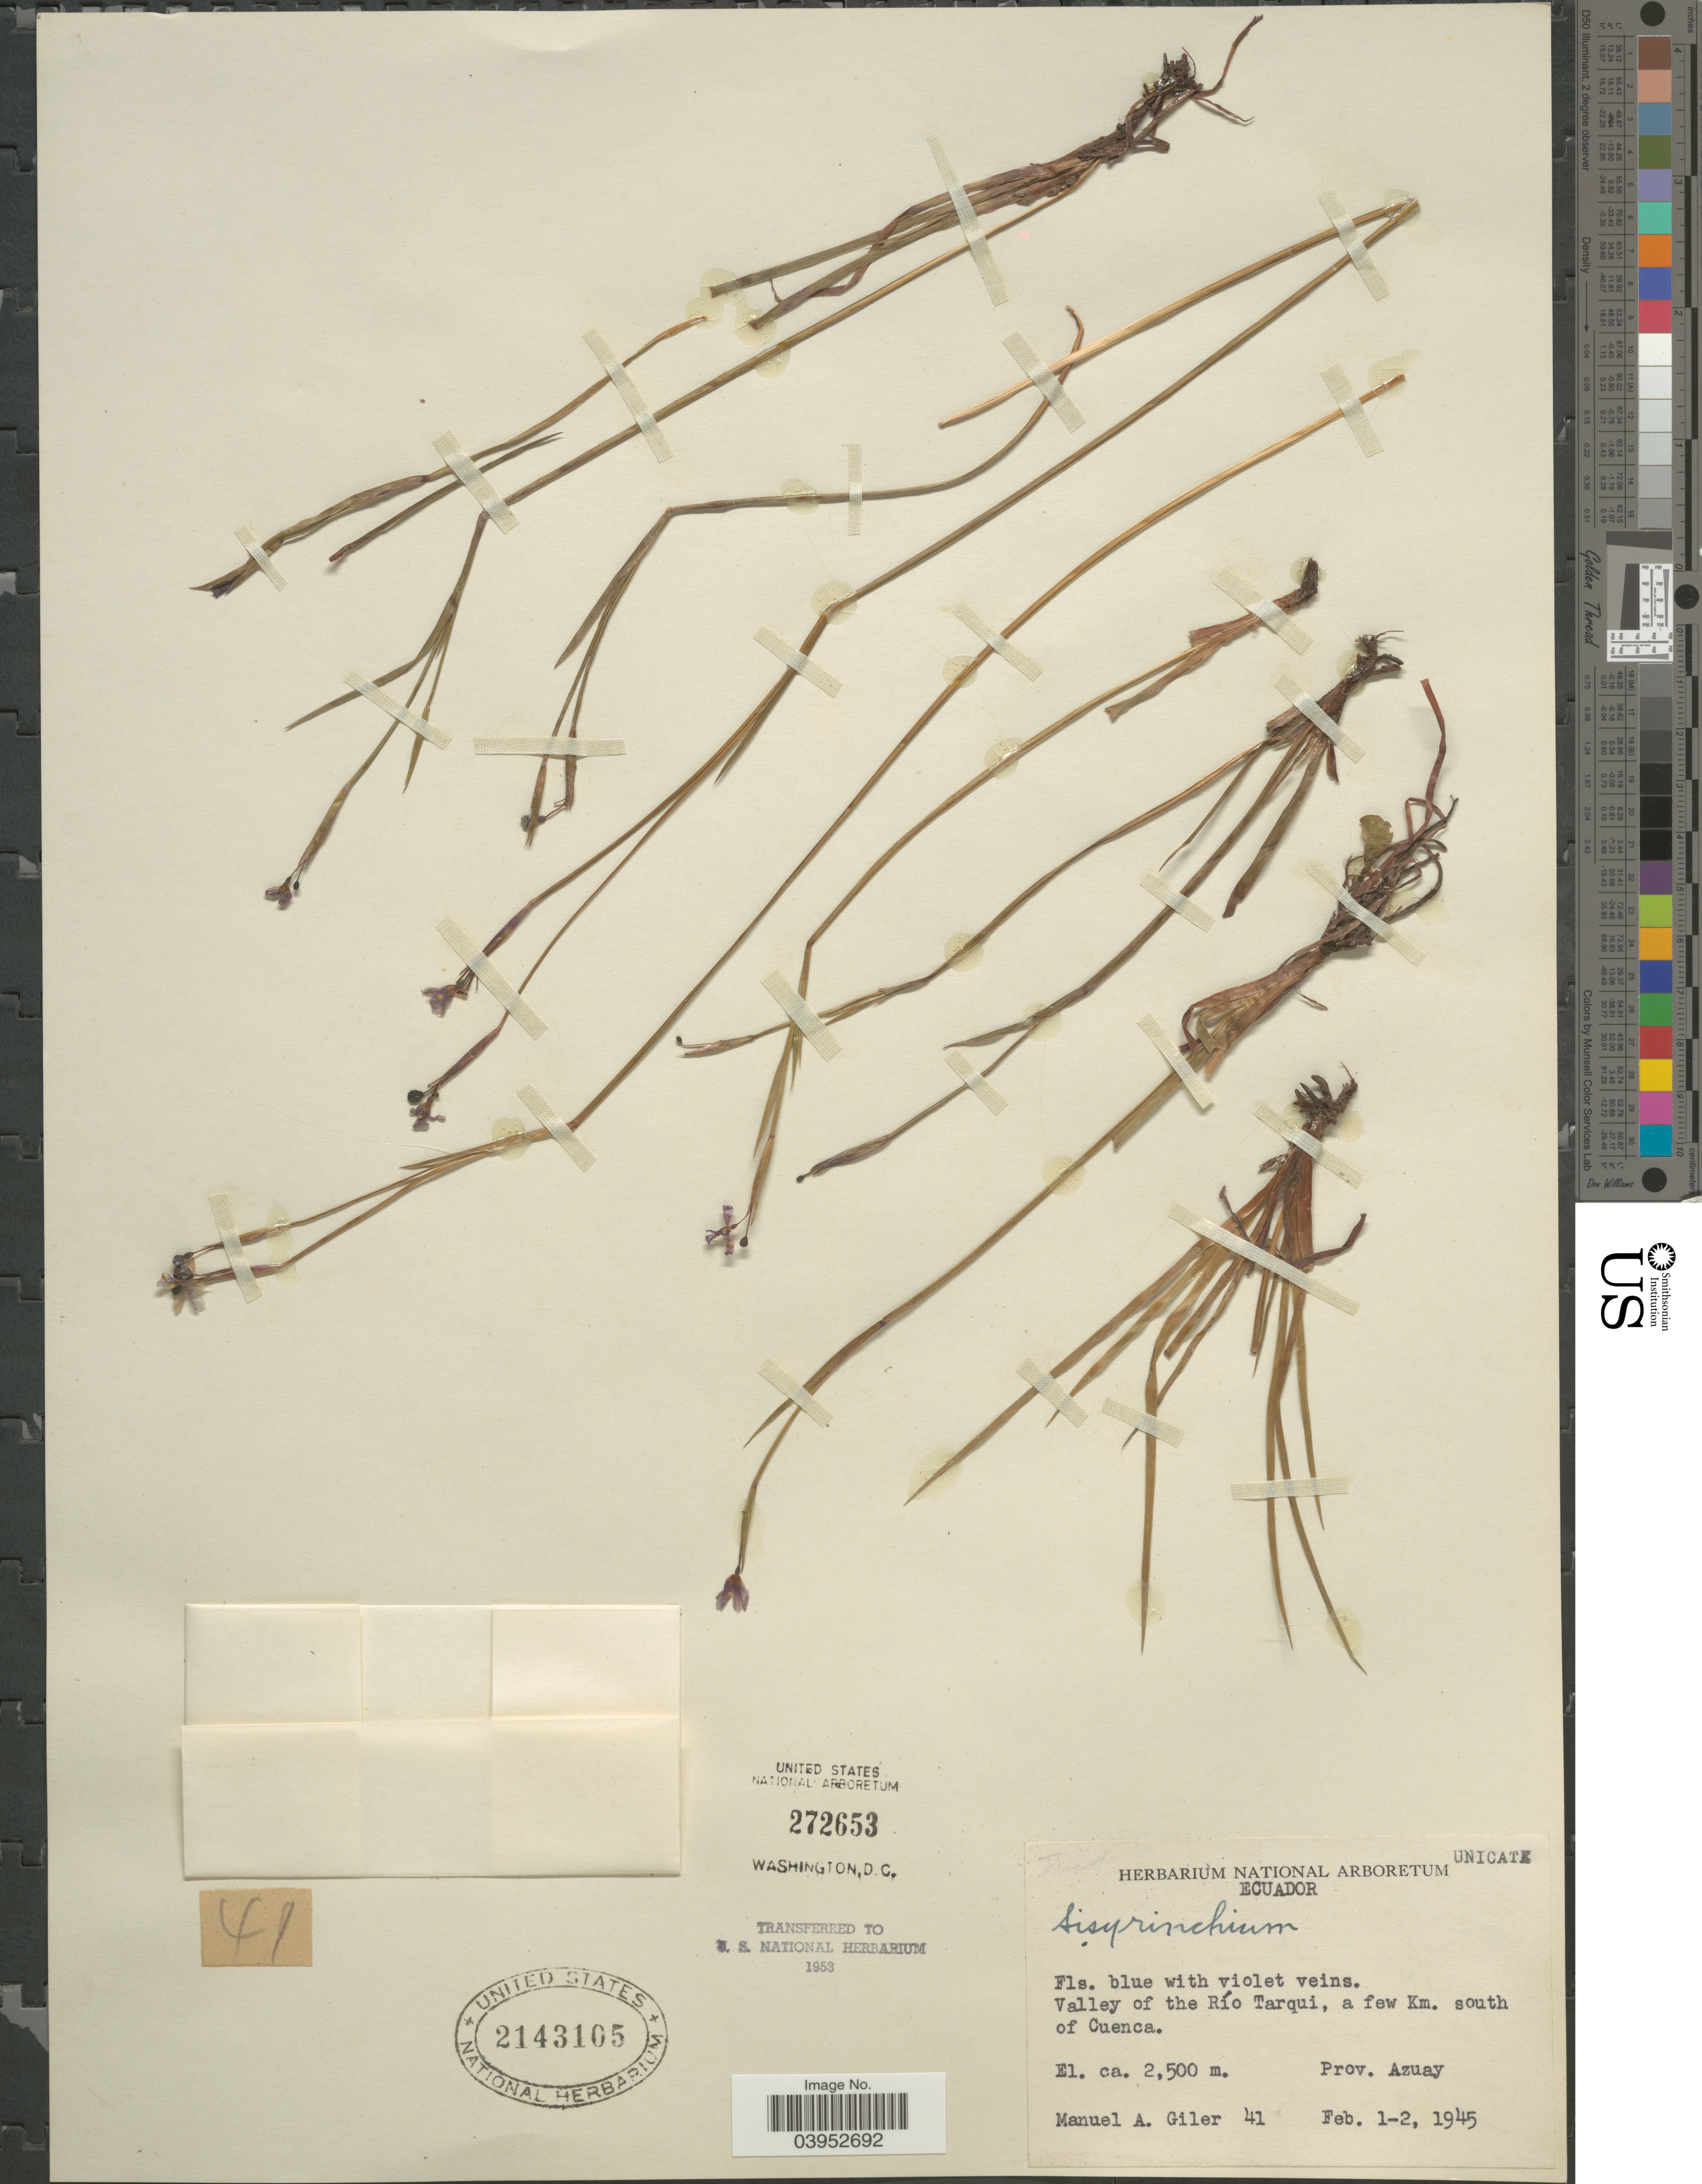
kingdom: Plantae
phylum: Tracheophyta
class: Liliopsida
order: Asparagales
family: Iridaceae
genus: Sisyrinchium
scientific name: Sisyrinchium sp.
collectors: M. Gíler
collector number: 41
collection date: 1945-02-01/1945-02-02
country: Ecuador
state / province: Azuay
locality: Valley of the Río Tarqui, a few Km. south of Cuenca.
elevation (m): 2500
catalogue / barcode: US 2143105